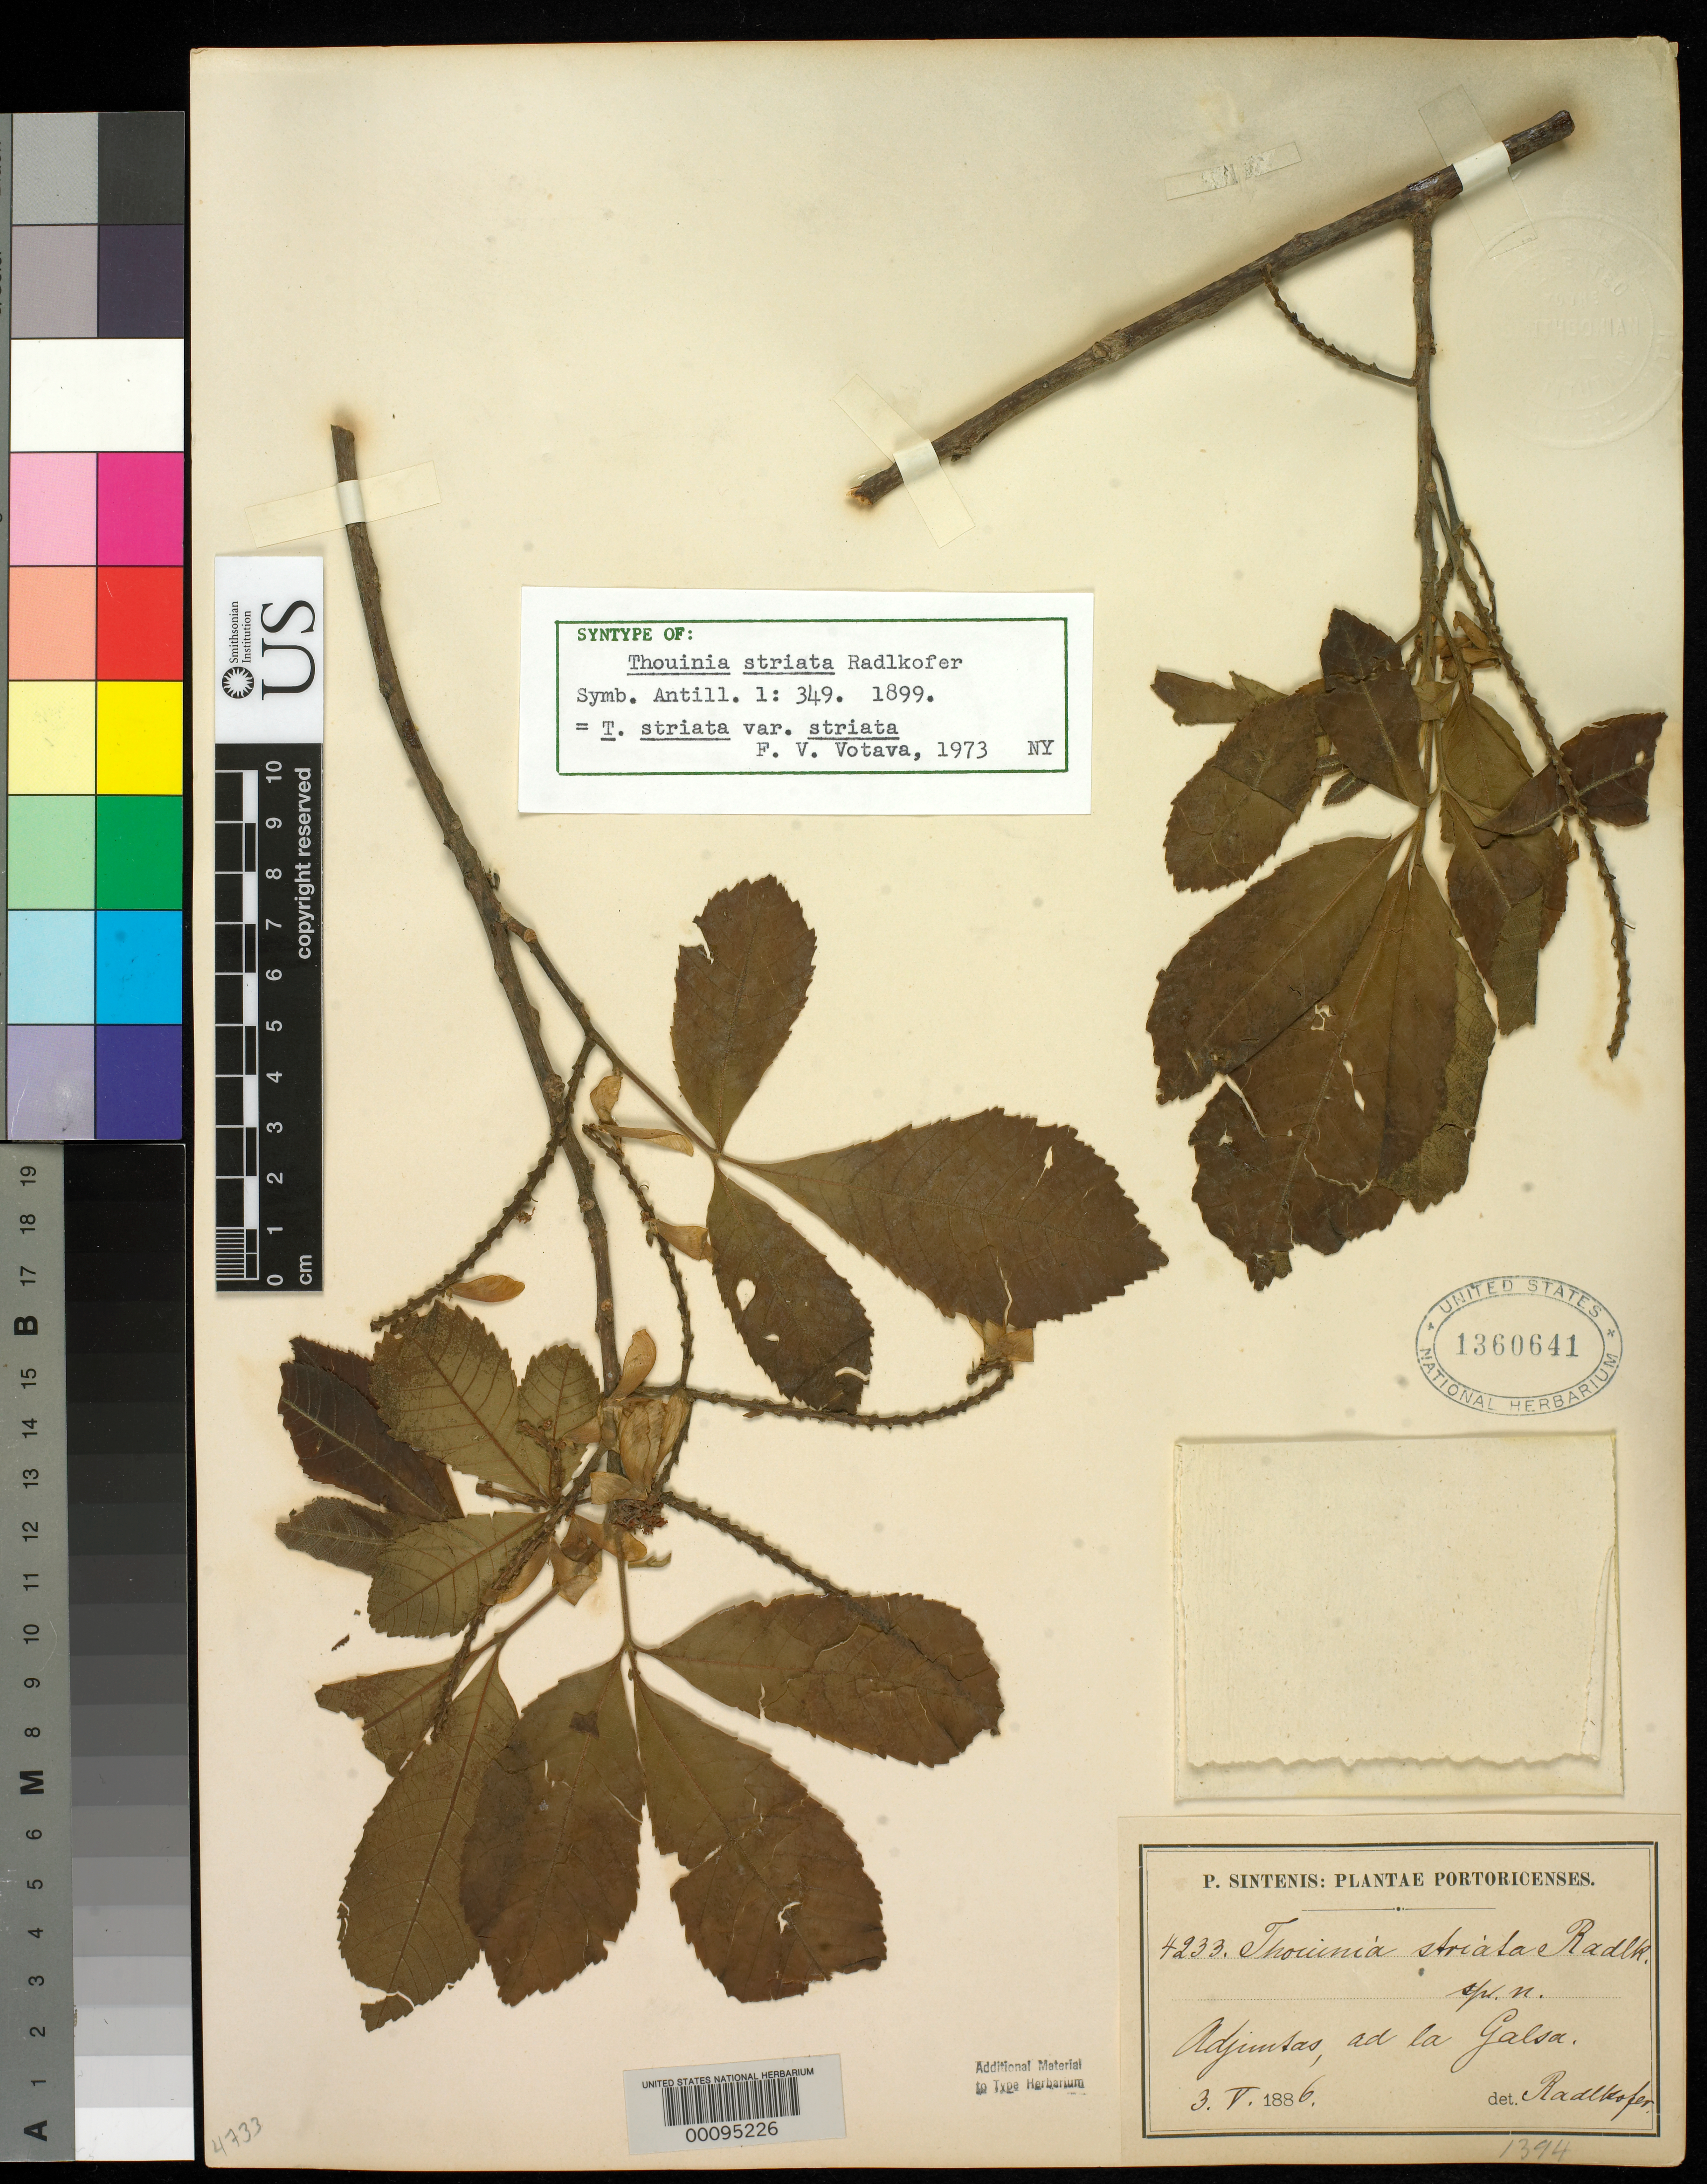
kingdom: Plantae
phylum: Tracheophyta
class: Magnoliopsida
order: Sapindales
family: Sapindaceae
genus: Thouinia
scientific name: Thouinia striata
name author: Radlk. ex Urb.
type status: Syntype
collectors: P. Sintenis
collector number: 4233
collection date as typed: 03 May 1866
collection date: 1886-05-03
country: Puerto Rico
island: Greater Antilles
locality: Near Adjuntas, at La Galsa.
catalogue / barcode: US 1360641